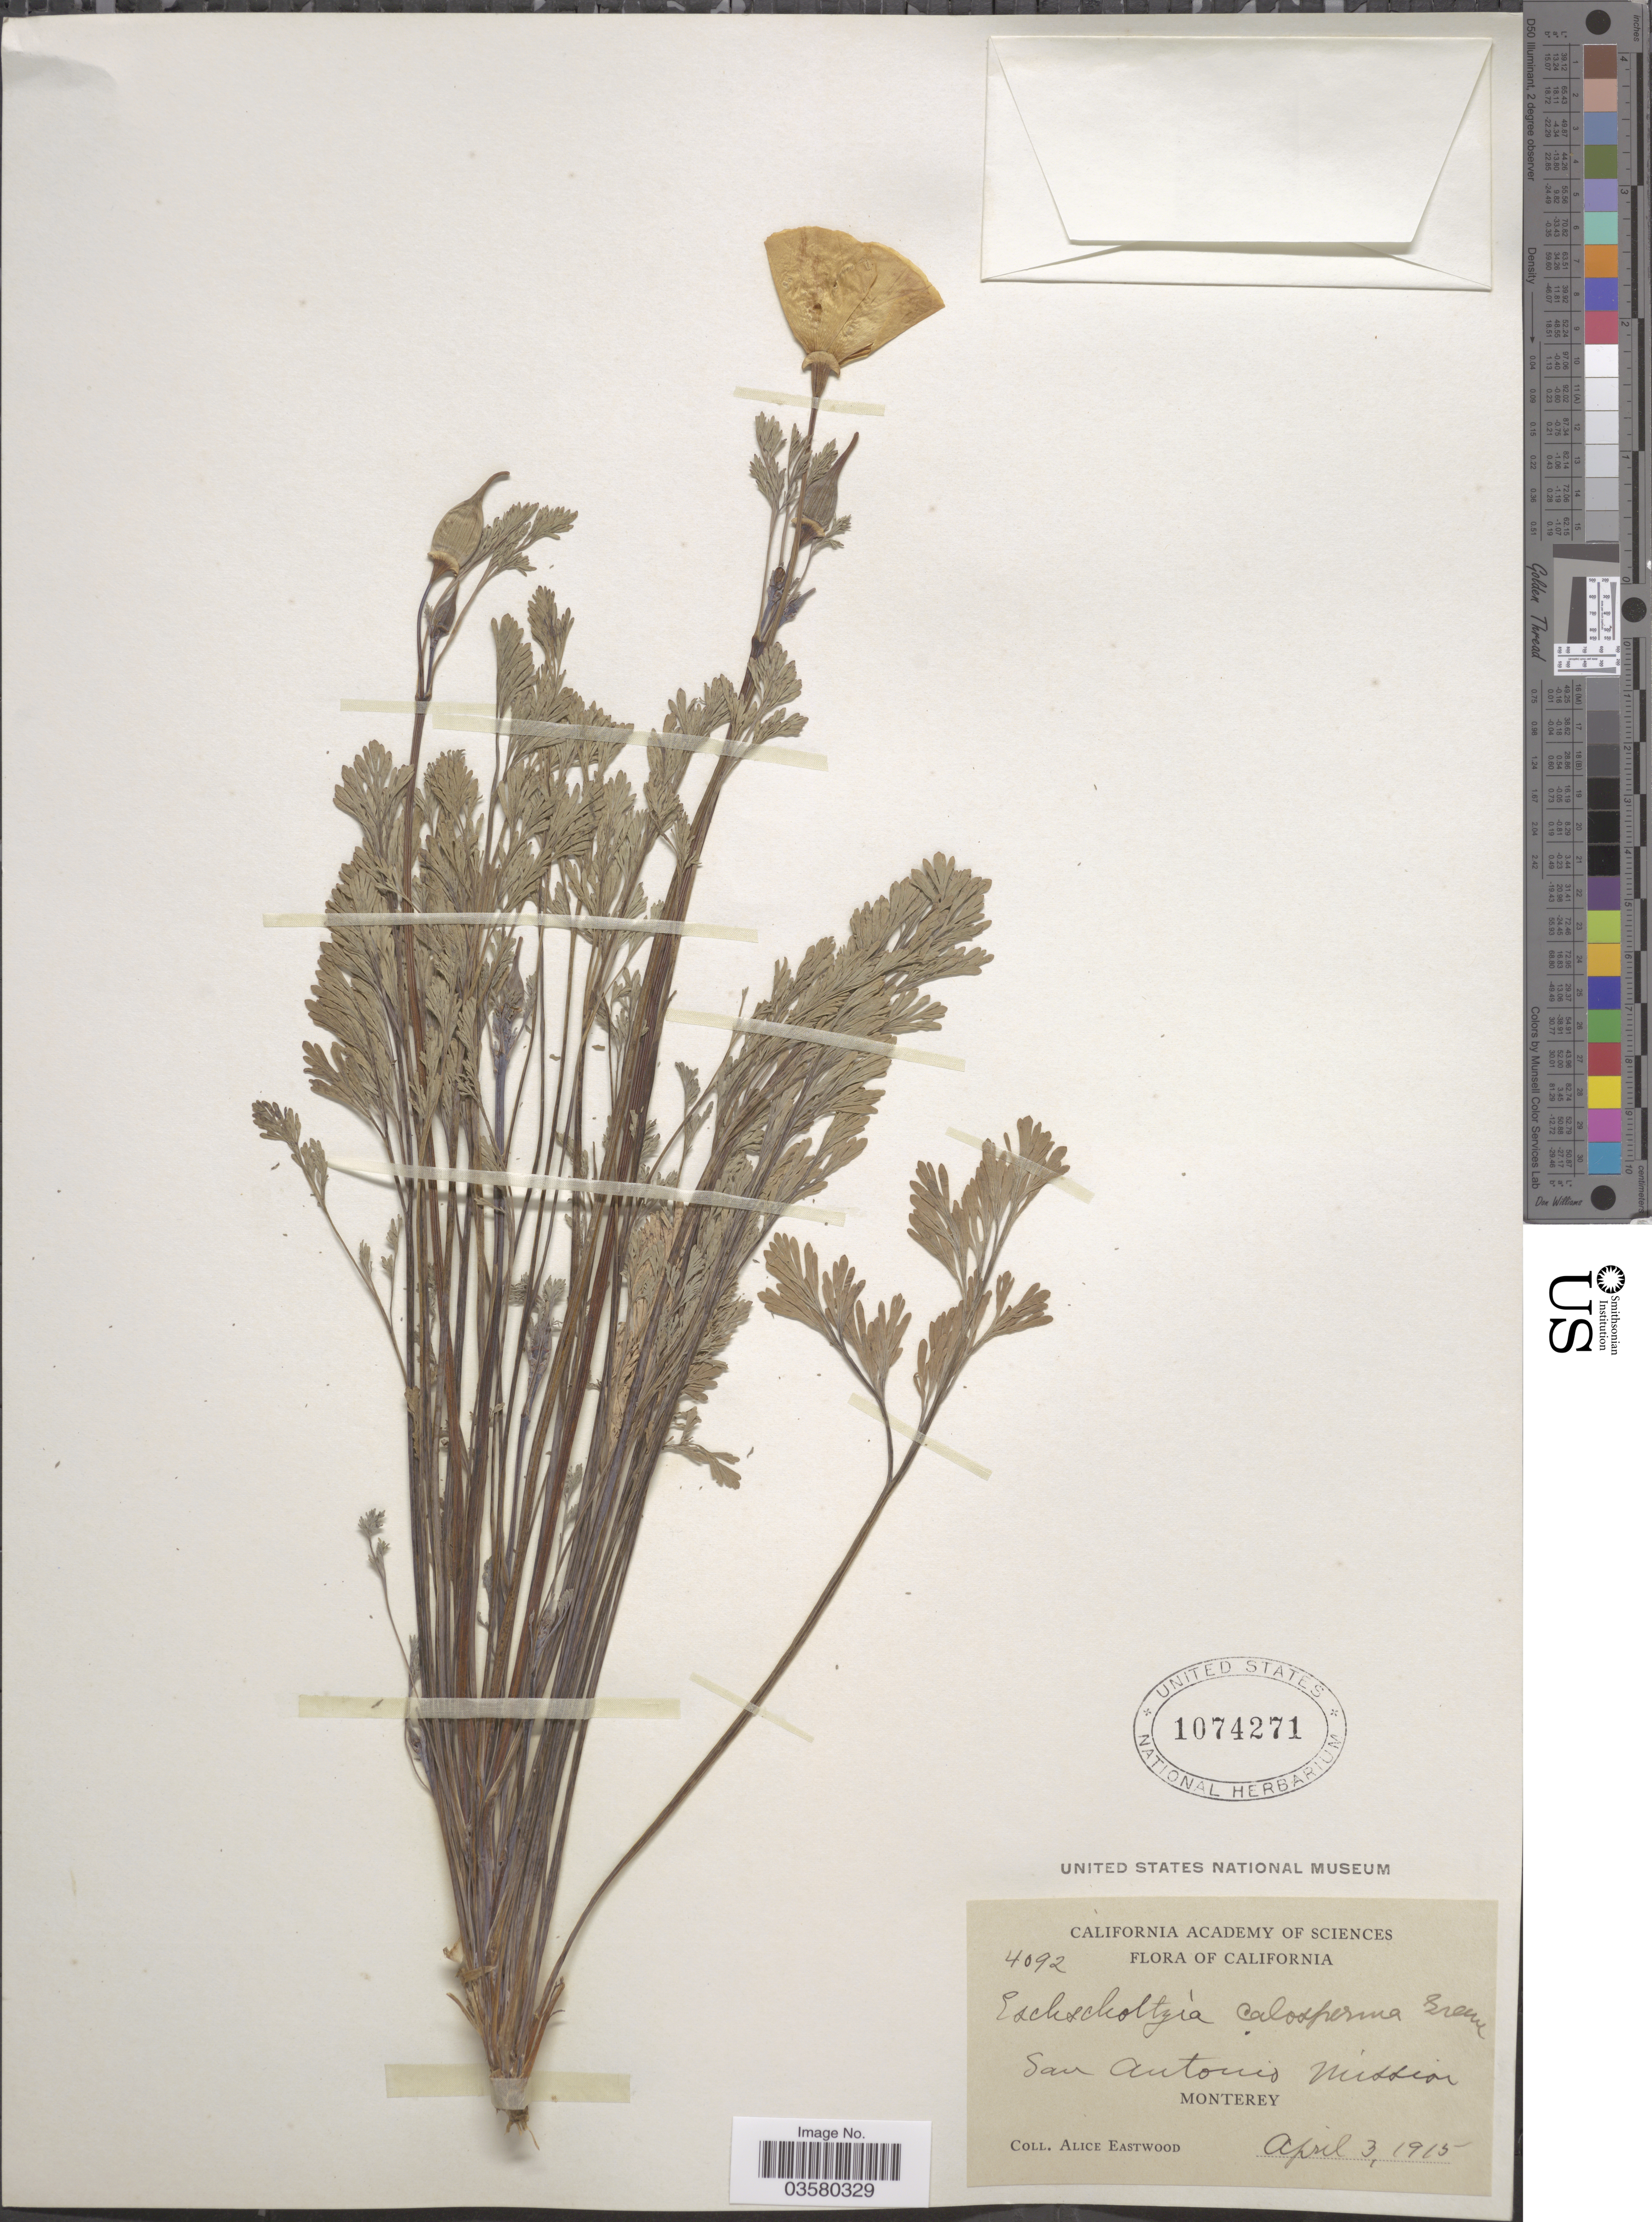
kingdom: Plantae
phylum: Tracheophyta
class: Magnoliopsida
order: Ranunculales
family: Papaveraceae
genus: Eschscholzia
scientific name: Eschscholzia californica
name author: Cham.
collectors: A. Eastwood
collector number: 4092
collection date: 1915-04-03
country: United States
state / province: California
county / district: Monterey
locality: San Antonio Mission. Monterey.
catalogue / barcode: US 1074271